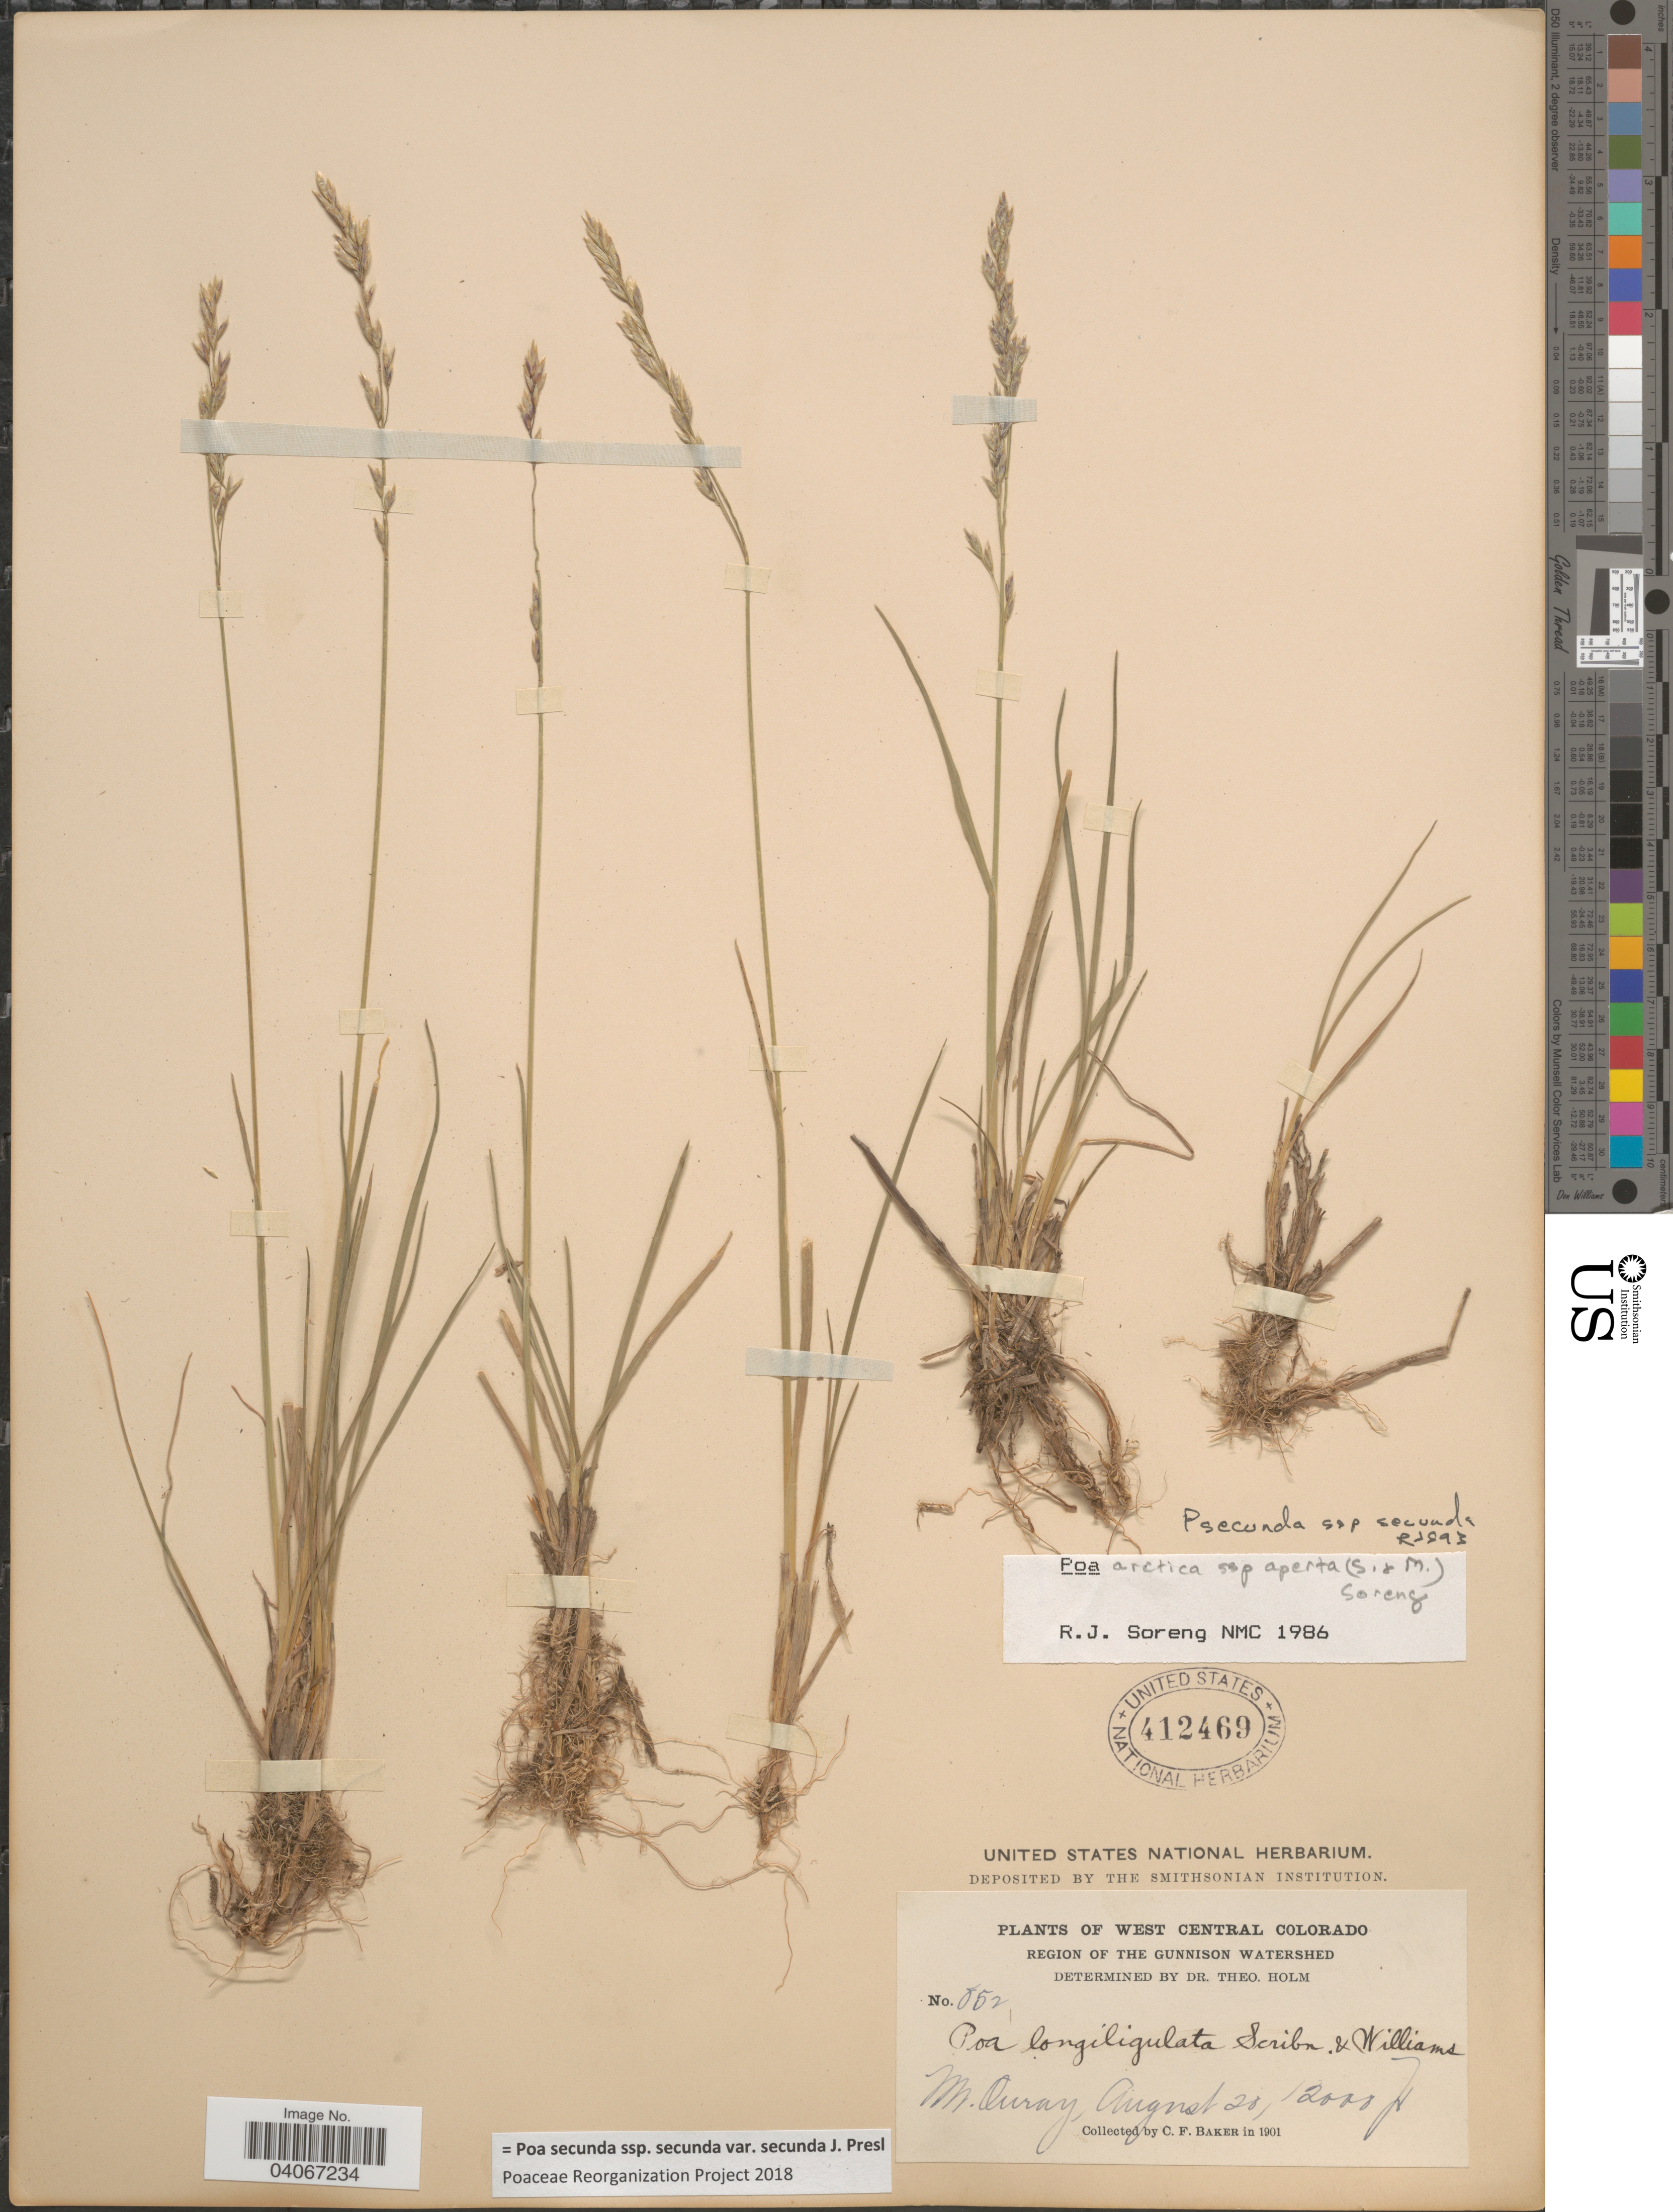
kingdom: Plantae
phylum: Tracheophyta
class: Liliopsida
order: Poales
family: Poaceae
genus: Poa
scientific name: Poa secunda subsp. secunda var. secunda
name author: J. Presl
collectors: C. F. Baker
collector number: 852*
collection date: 1901-08-20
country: United States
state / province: Colorado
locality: West Central Colorado. Region of the Gunnison Watershed. Mt. Ouray.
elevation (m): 3658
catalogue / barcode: US 412469